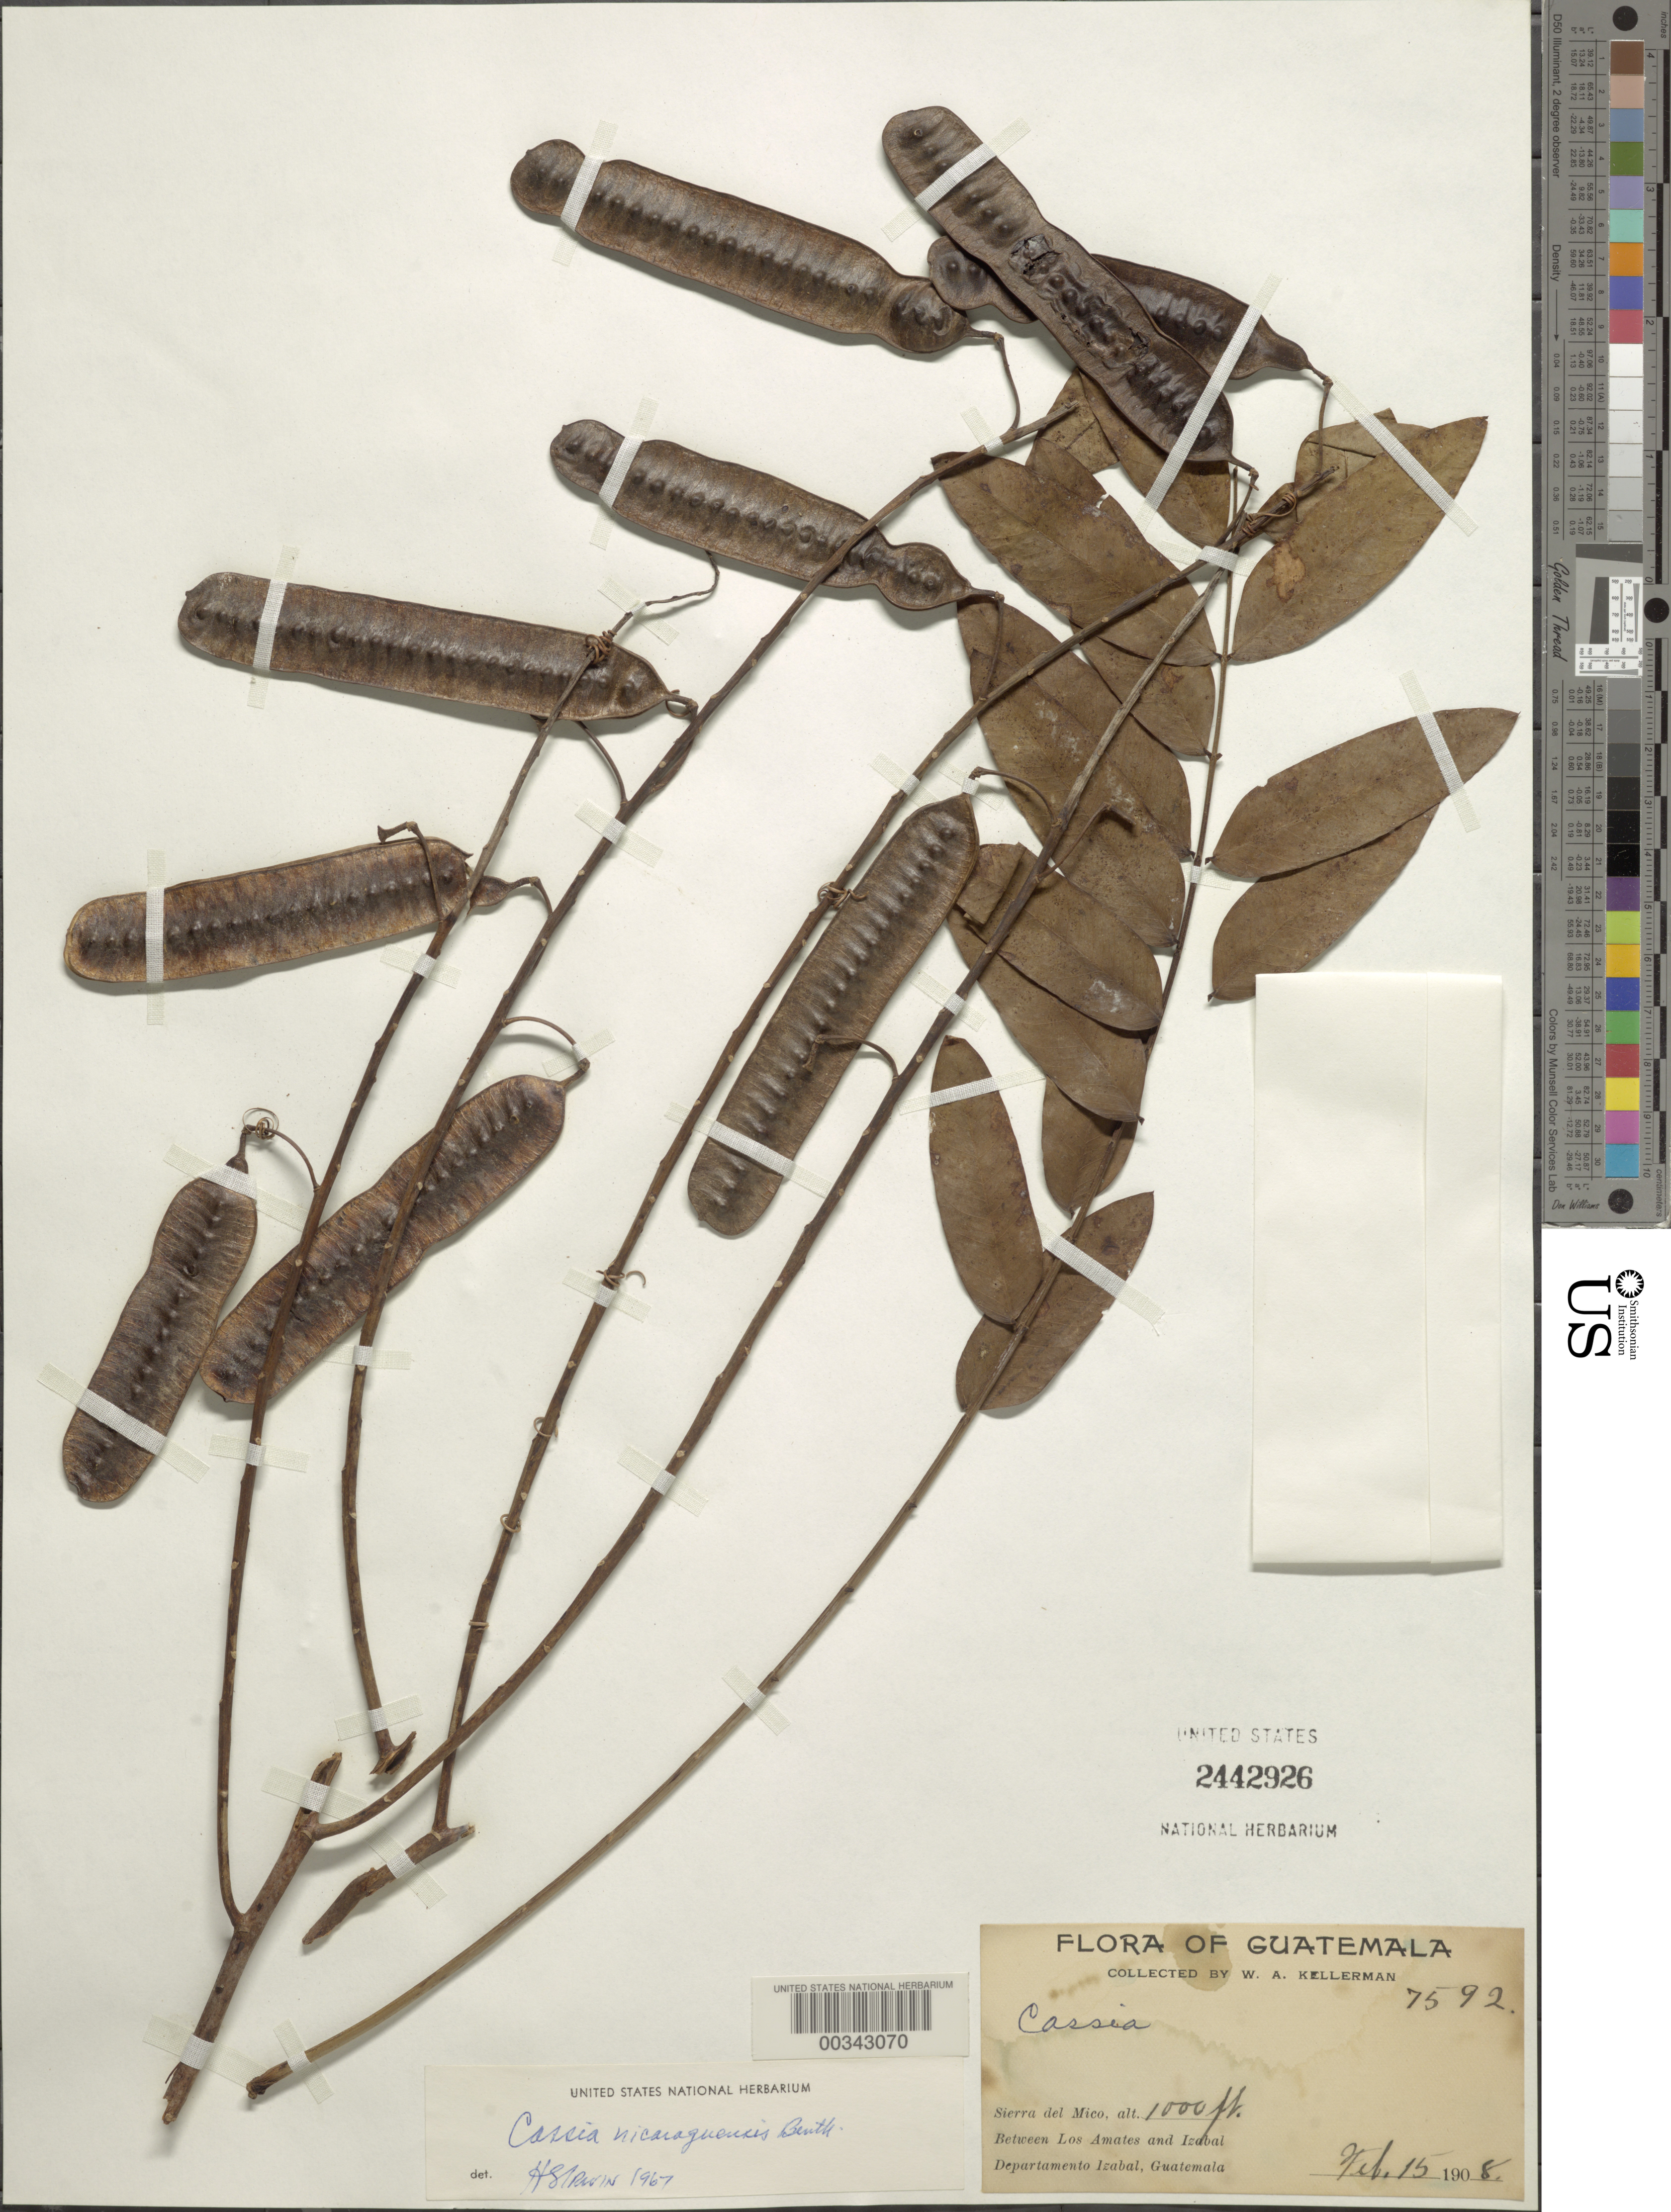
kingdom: Plantae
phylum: Tracheophyta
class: Magnoliopsida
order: Fabales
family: Fabaceae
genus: Senna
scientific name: Senna nicaraguensis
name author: (Benth.) H.S. Irwin & Barneby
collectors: W. A. Kellerman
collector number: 7592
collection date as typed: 15 Feb 1908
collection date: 1908-02-15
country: Guatemala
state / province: Izabal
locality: Between Los Amates and Izabal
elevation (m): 305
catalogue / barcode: US 2442926